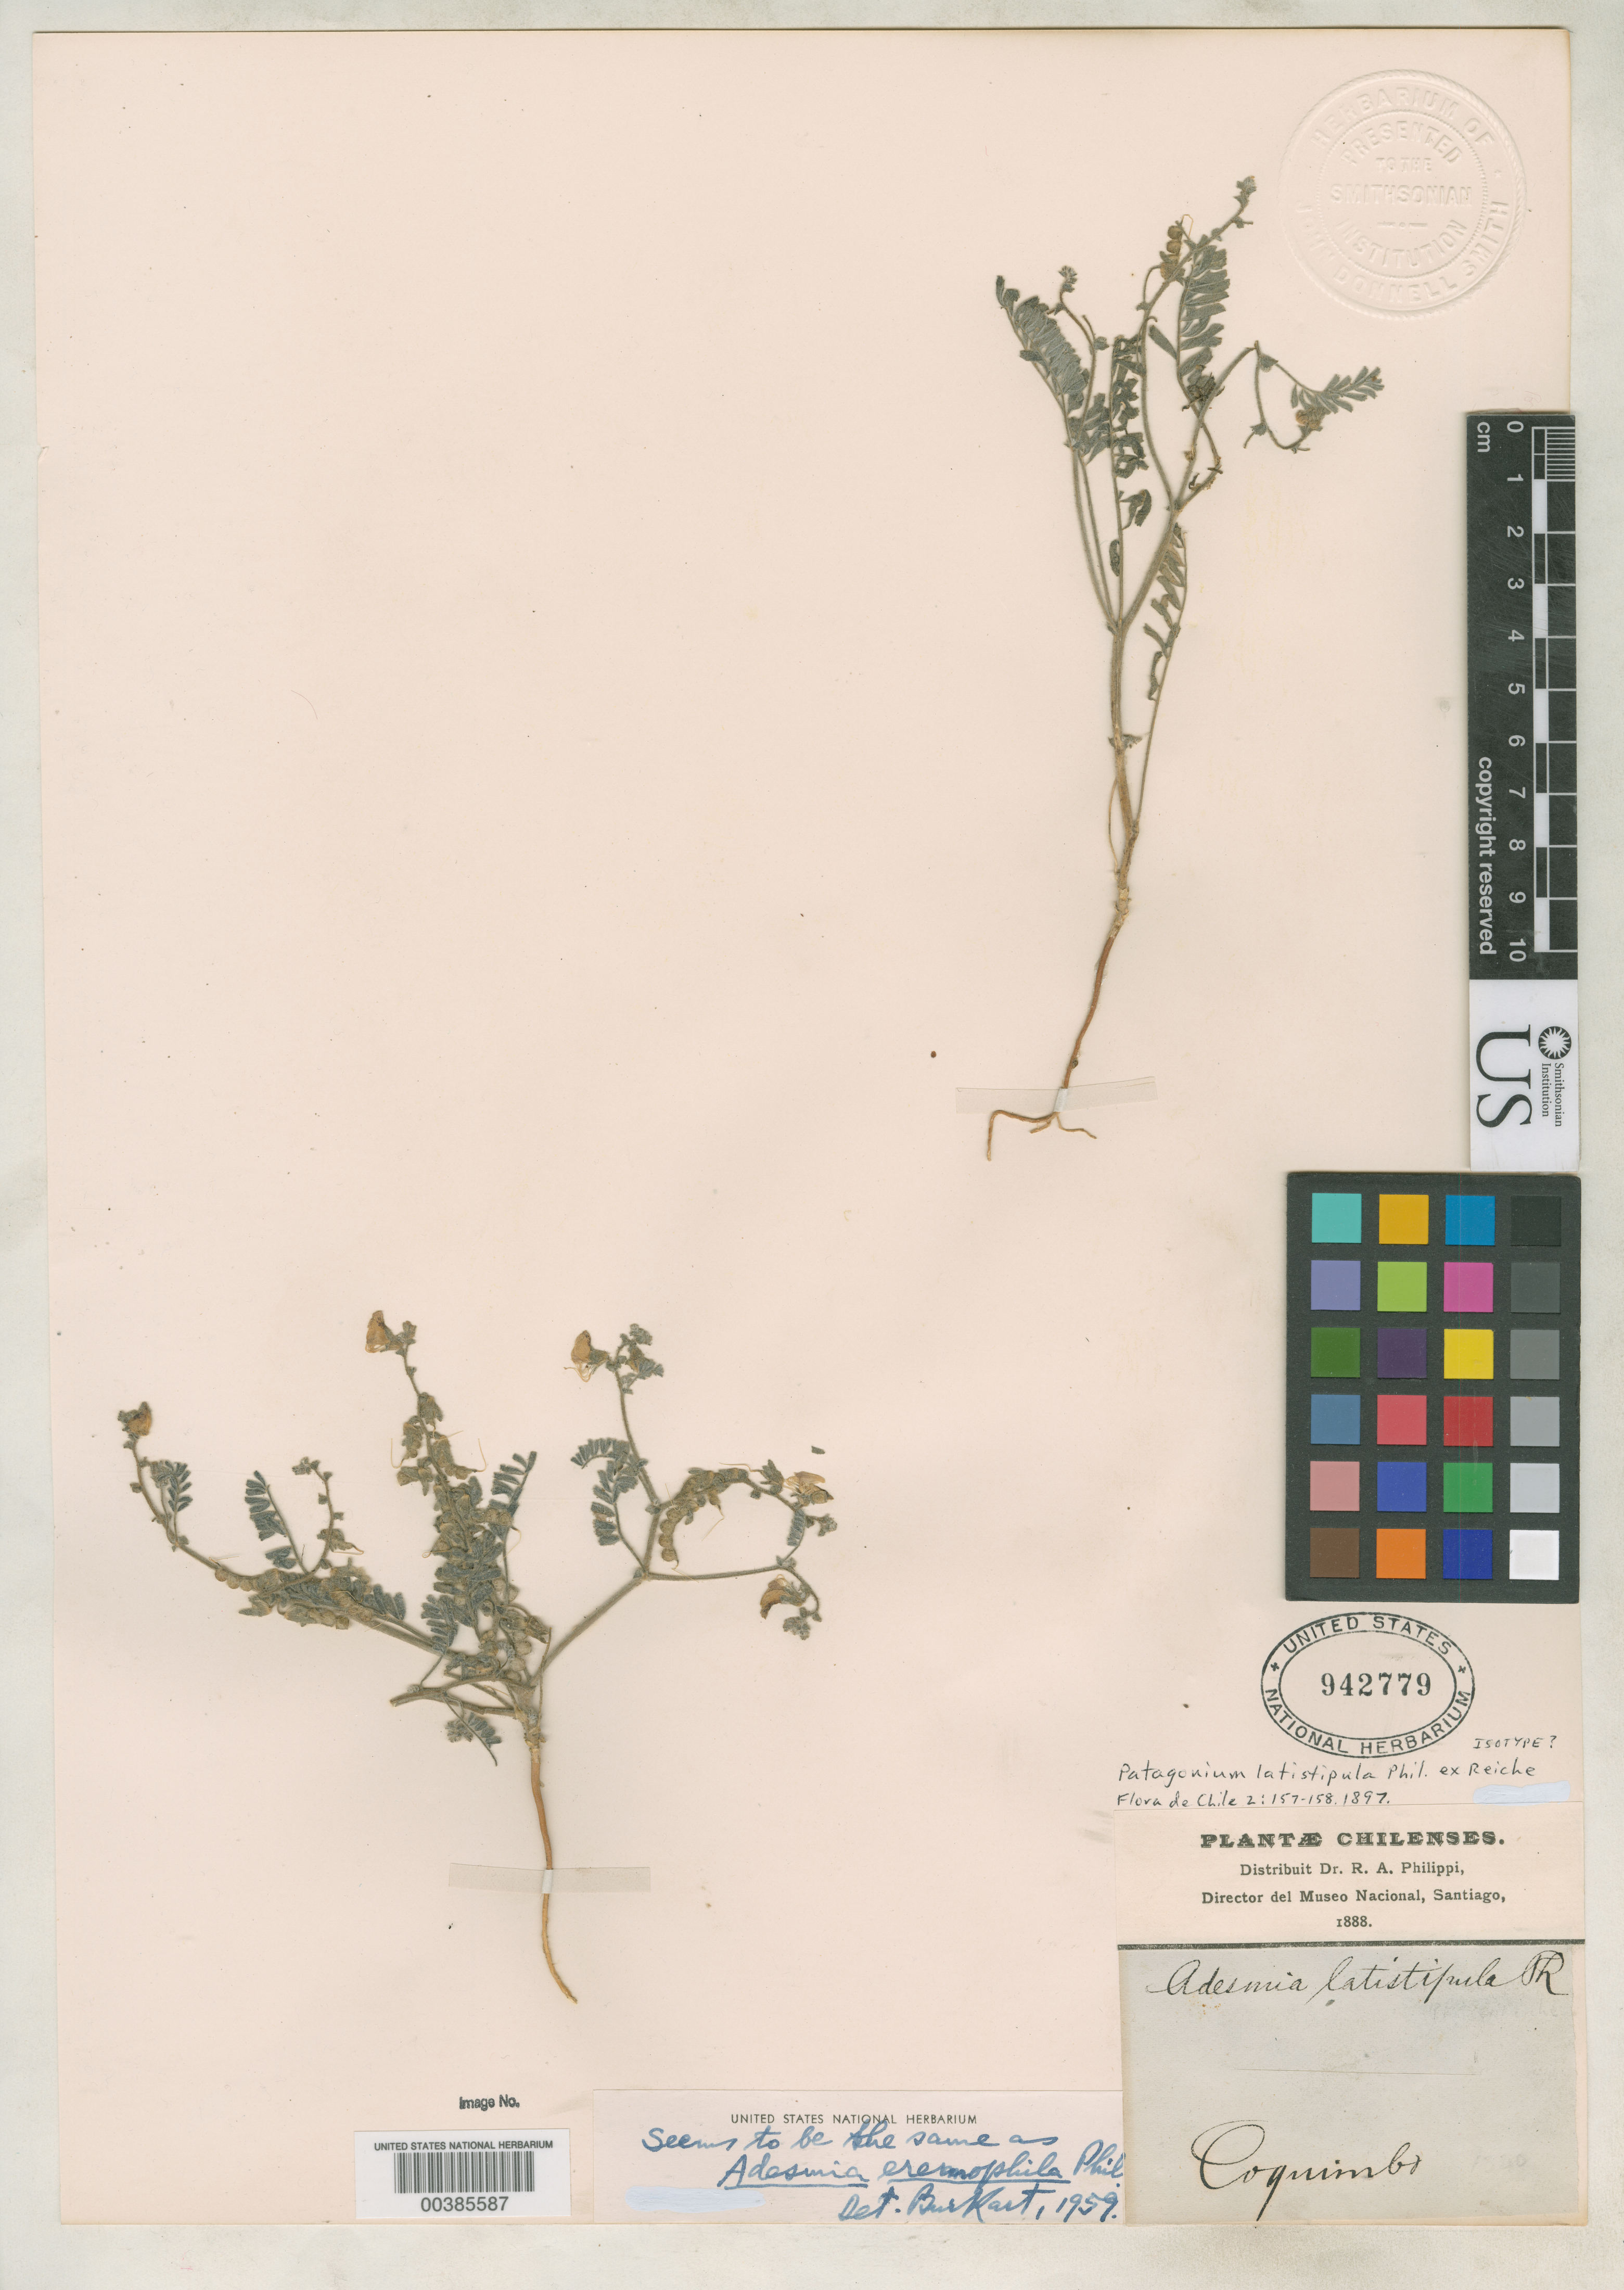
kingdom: Plantae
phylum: Tracheophyta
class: Magnoliopsida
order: Fabales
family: Fabaceae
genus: Patagonium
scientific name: Patagonium latistipula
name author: Phil. ex Reiche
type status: Possible Isotype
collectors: R. A. Philippi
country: Chile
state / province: Coquimbo (IV)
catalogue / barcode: US 942779